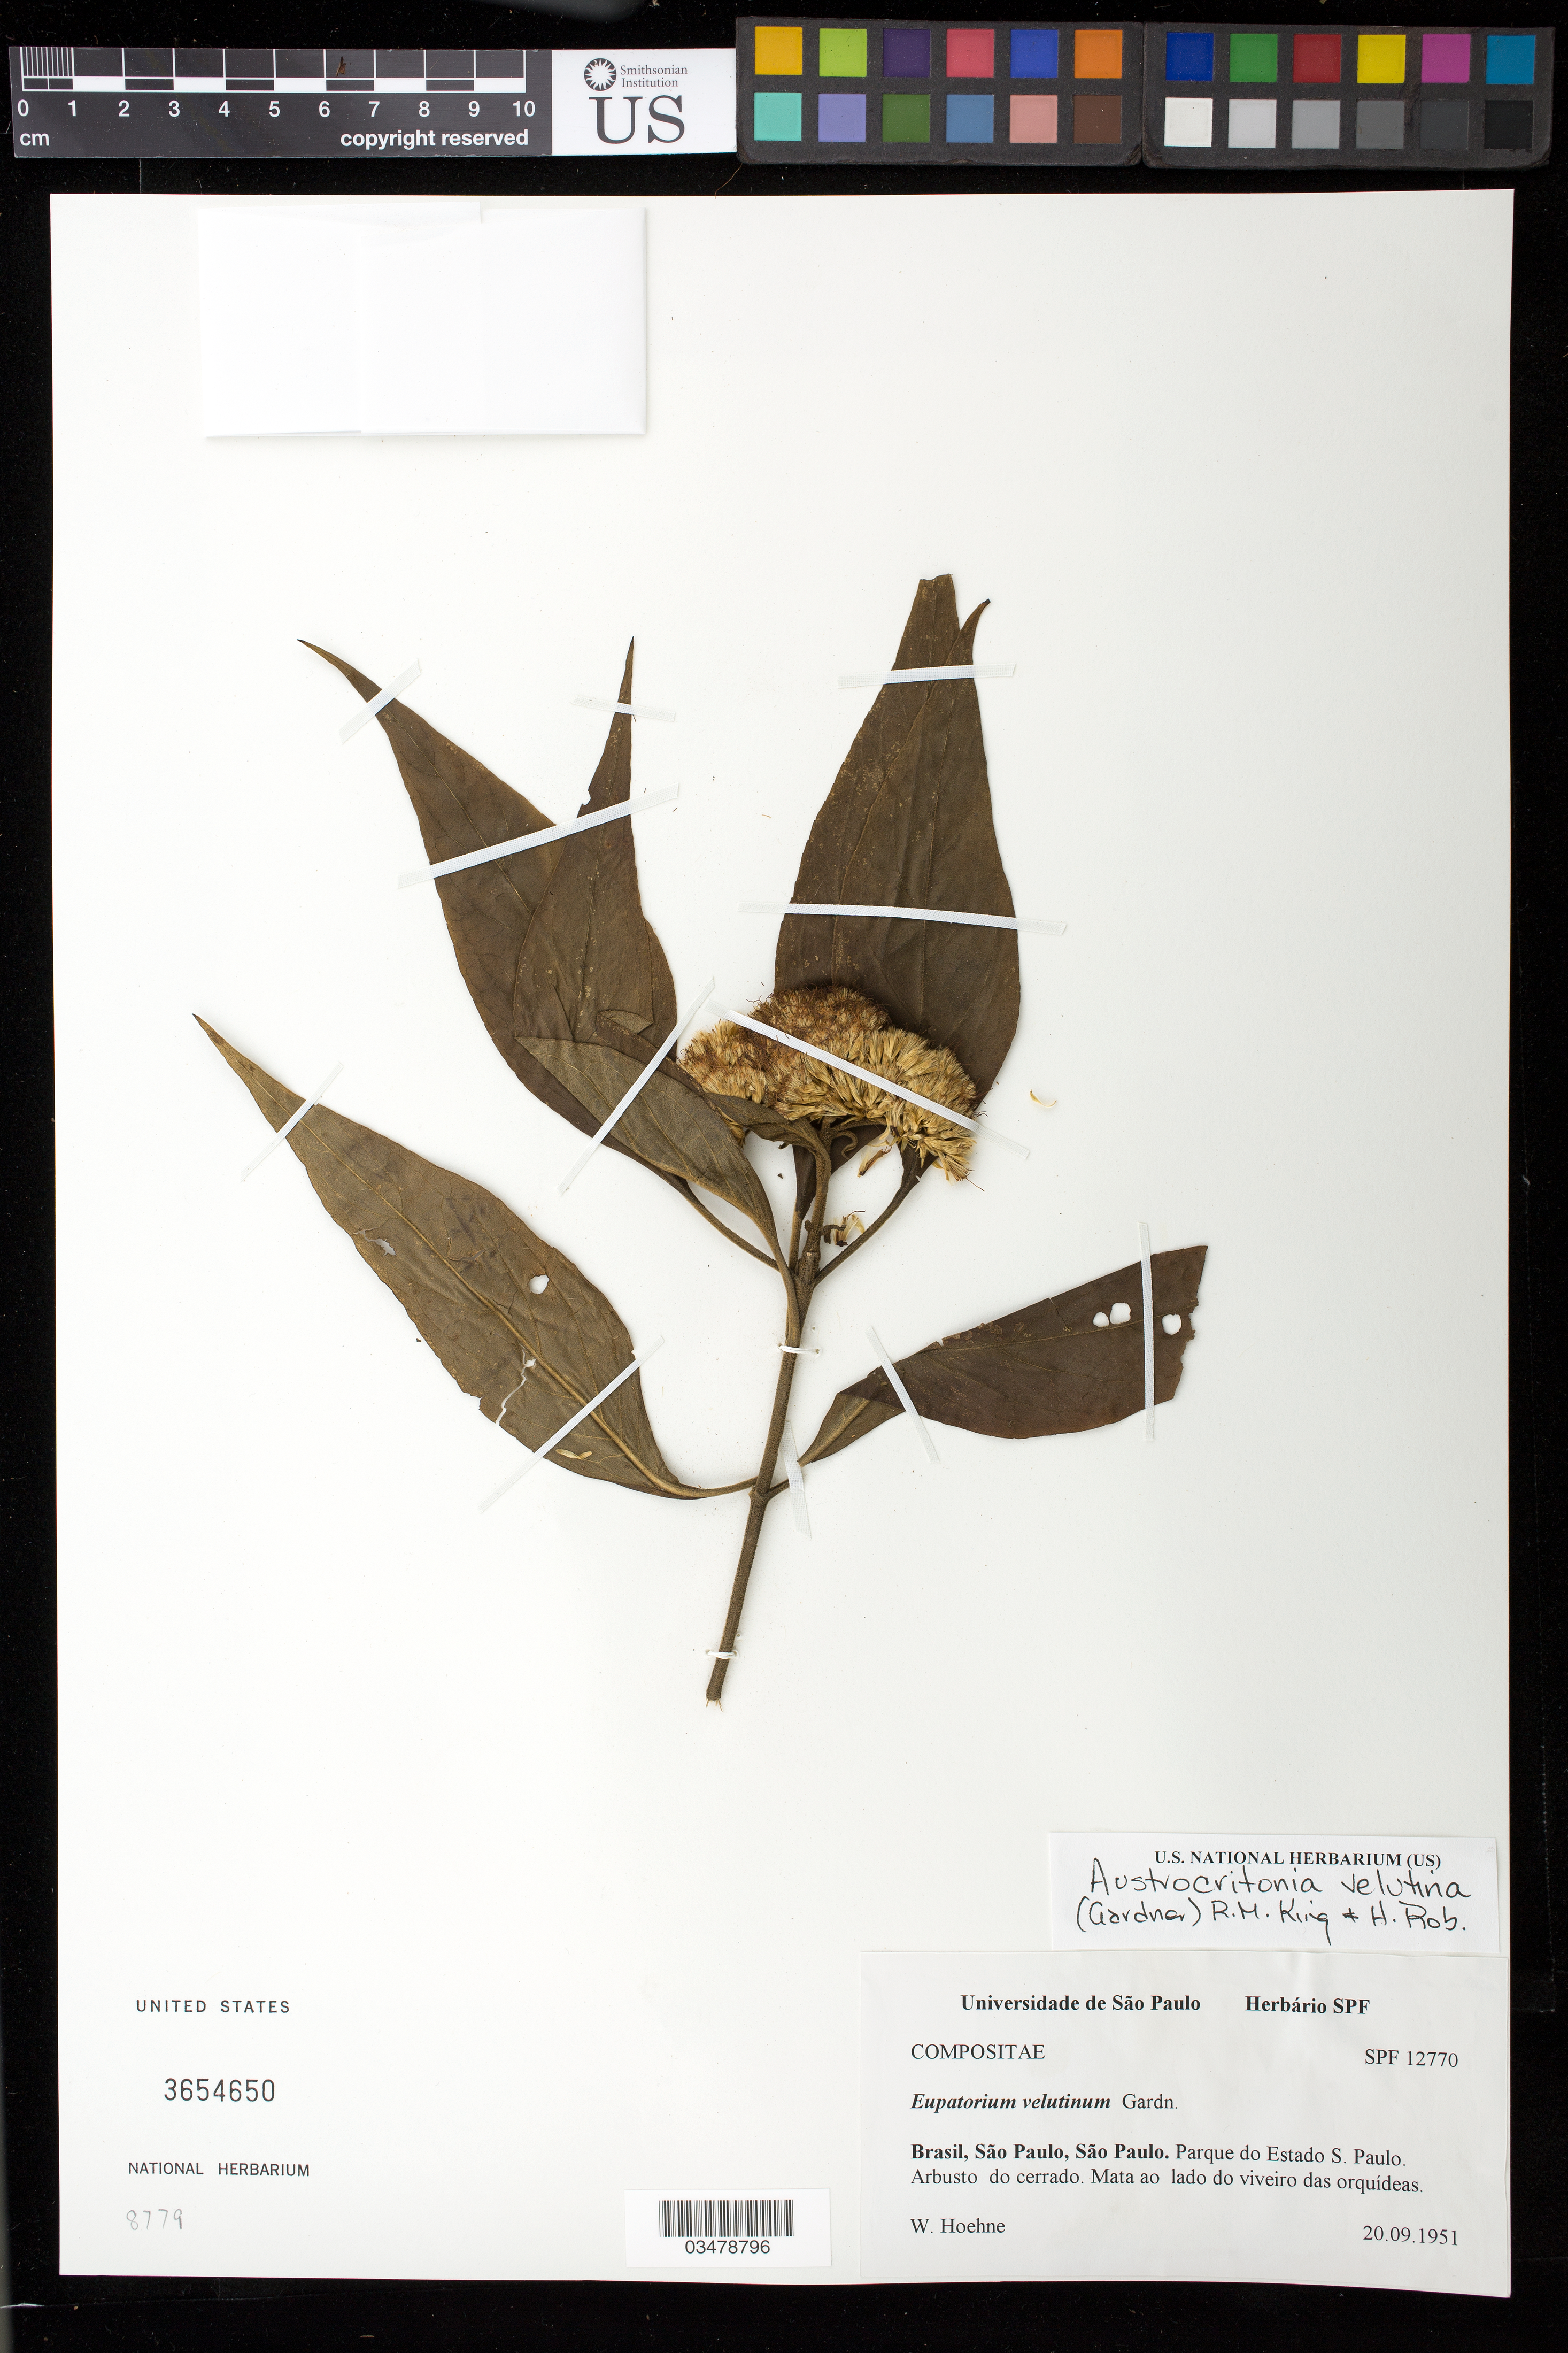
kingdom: Plantae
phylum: Tracheophyta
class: Magnoliopsida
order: Asterales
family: Asteraceae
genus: Austrocritonia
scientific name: Austrocritonia velutina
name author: (Gardner) R.M. King & H. Rob.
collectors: W. Hoehne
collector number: SPF 12770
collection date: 1951-09-20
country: Brazil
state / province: São Paulo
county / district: São Paulo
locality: Parque do Estado Sao Paulo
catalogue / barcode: US 3654650